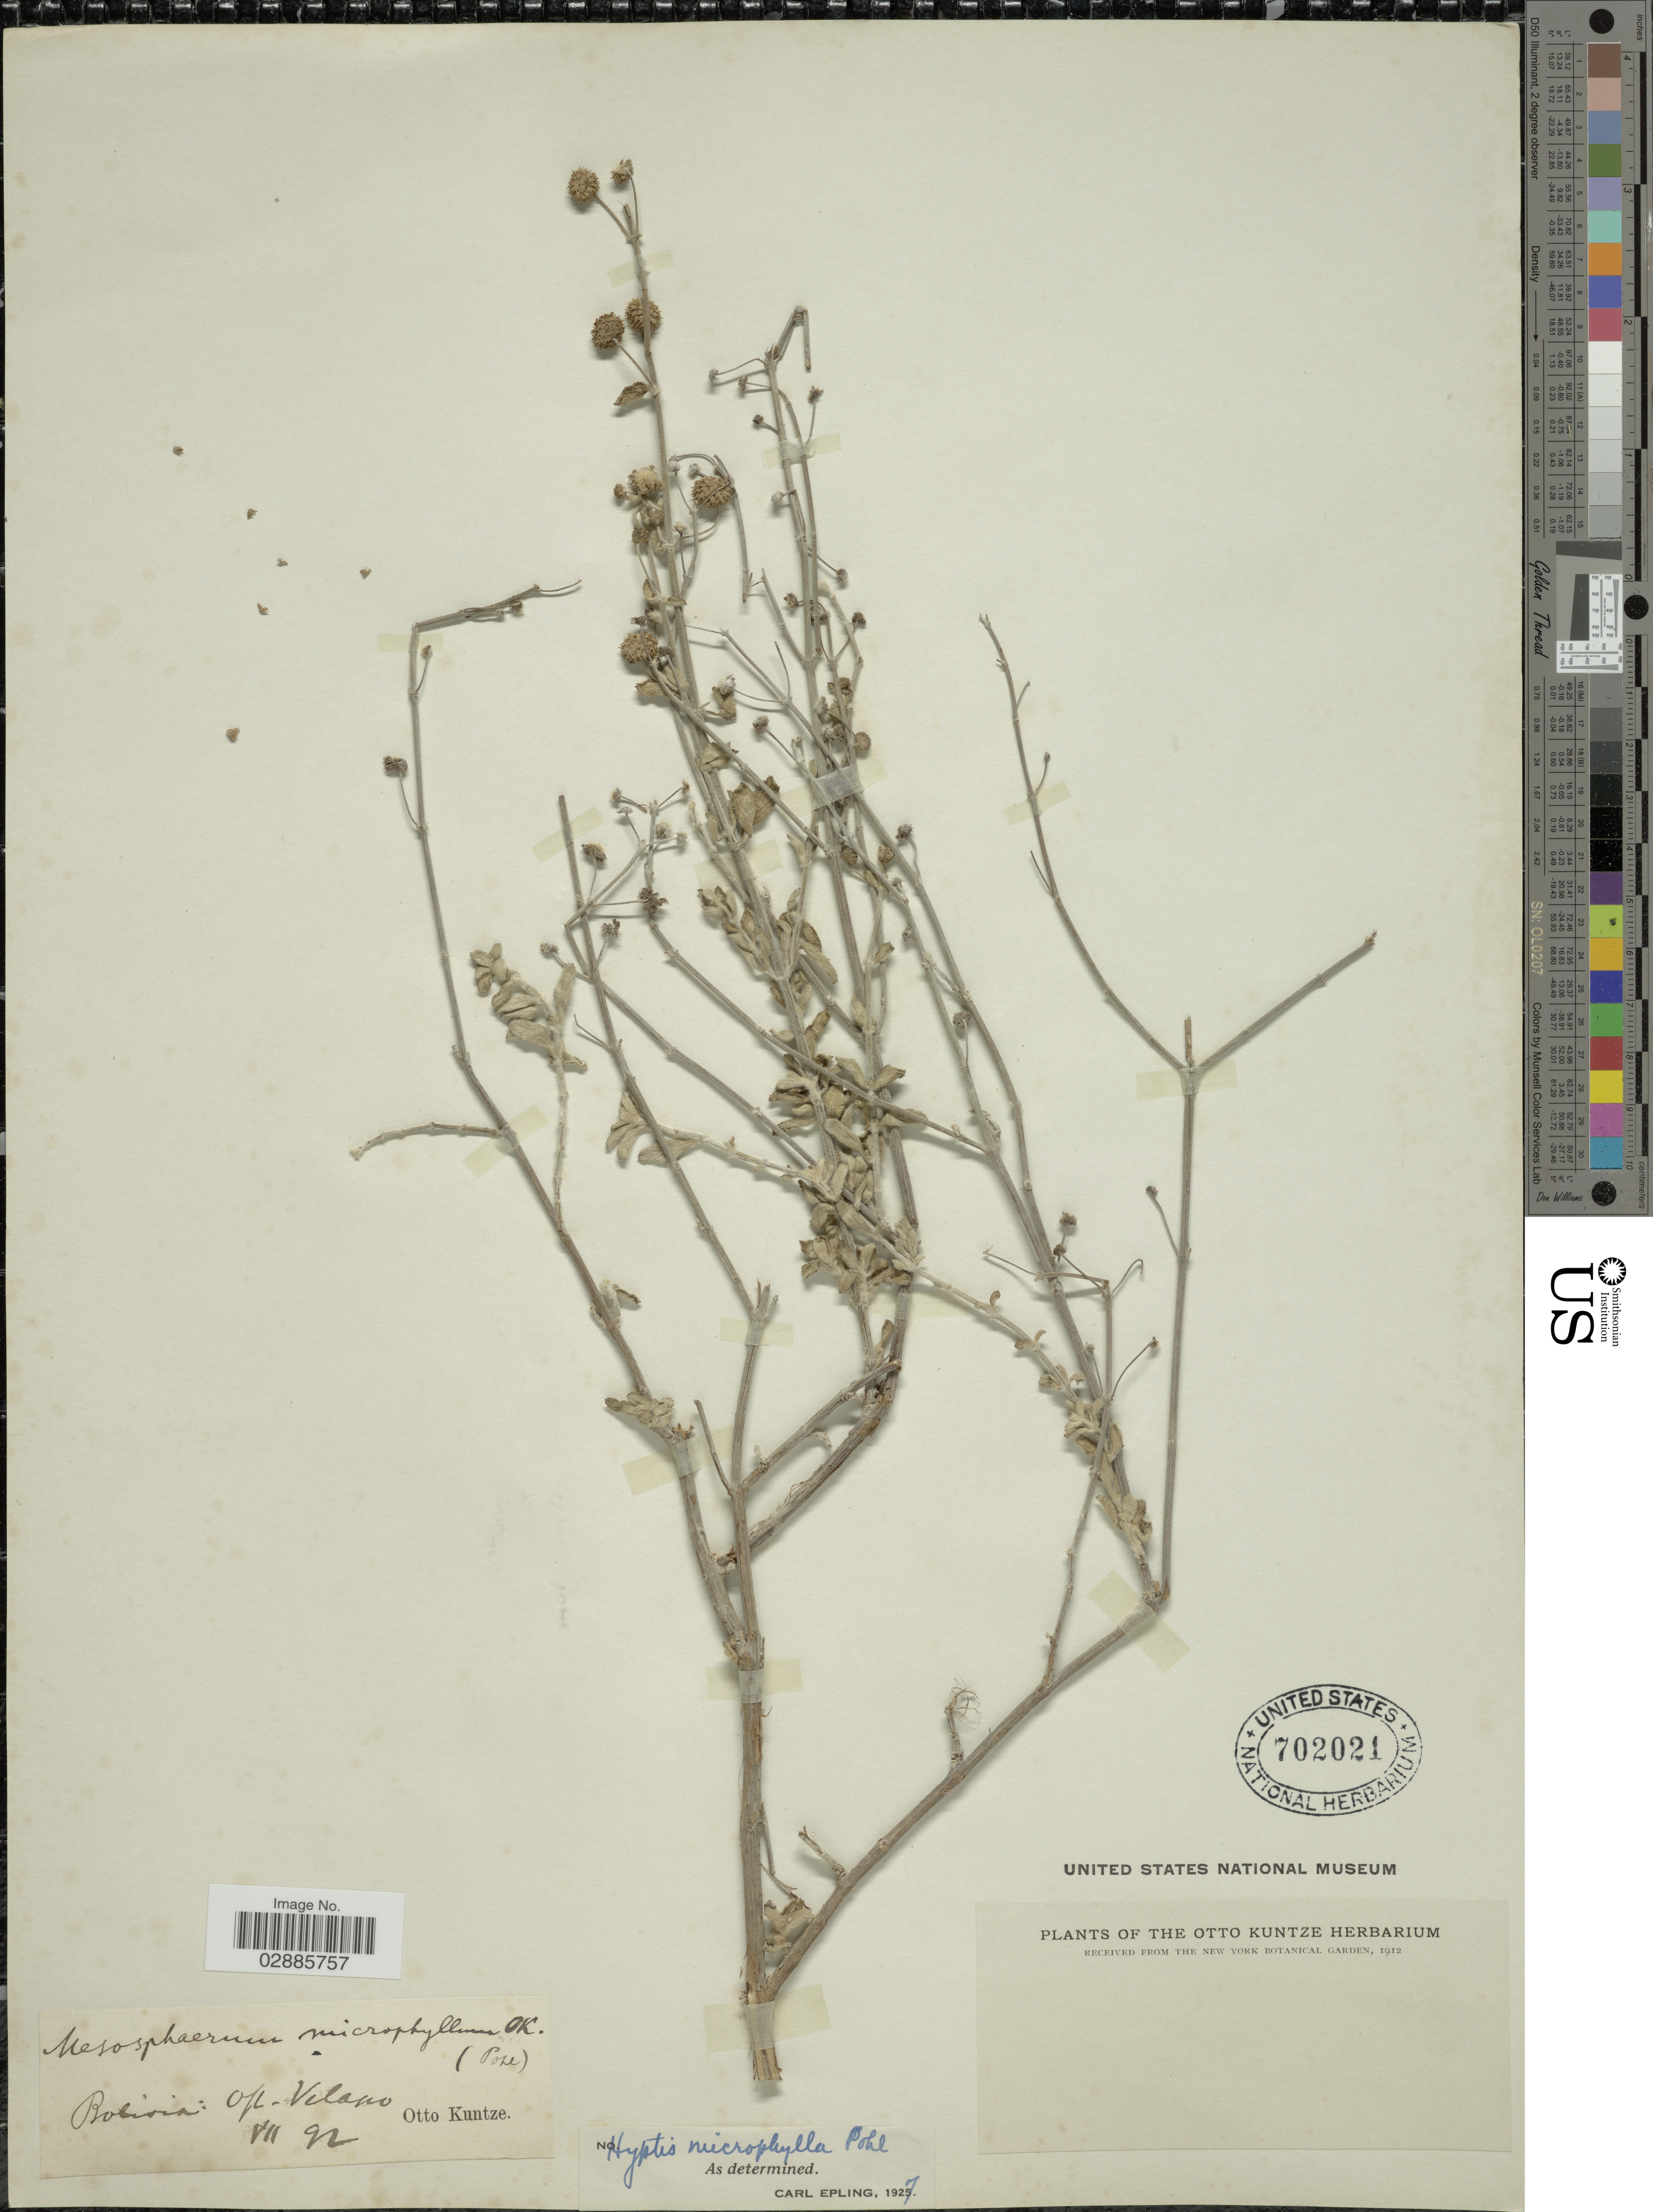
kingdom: Plantae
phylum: Tracheophyta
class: Magnoliopsida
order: Lamiales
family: Lamiaceae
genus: Hyptis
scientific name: Hyptis microphylla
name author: Pohl ex Benth.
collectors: C.E.O. Kuntze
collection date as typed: Transcribed d/m/y: /7/92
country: Bolivia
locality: Ost [interpreted]-Velasco.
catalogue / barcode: US 702021